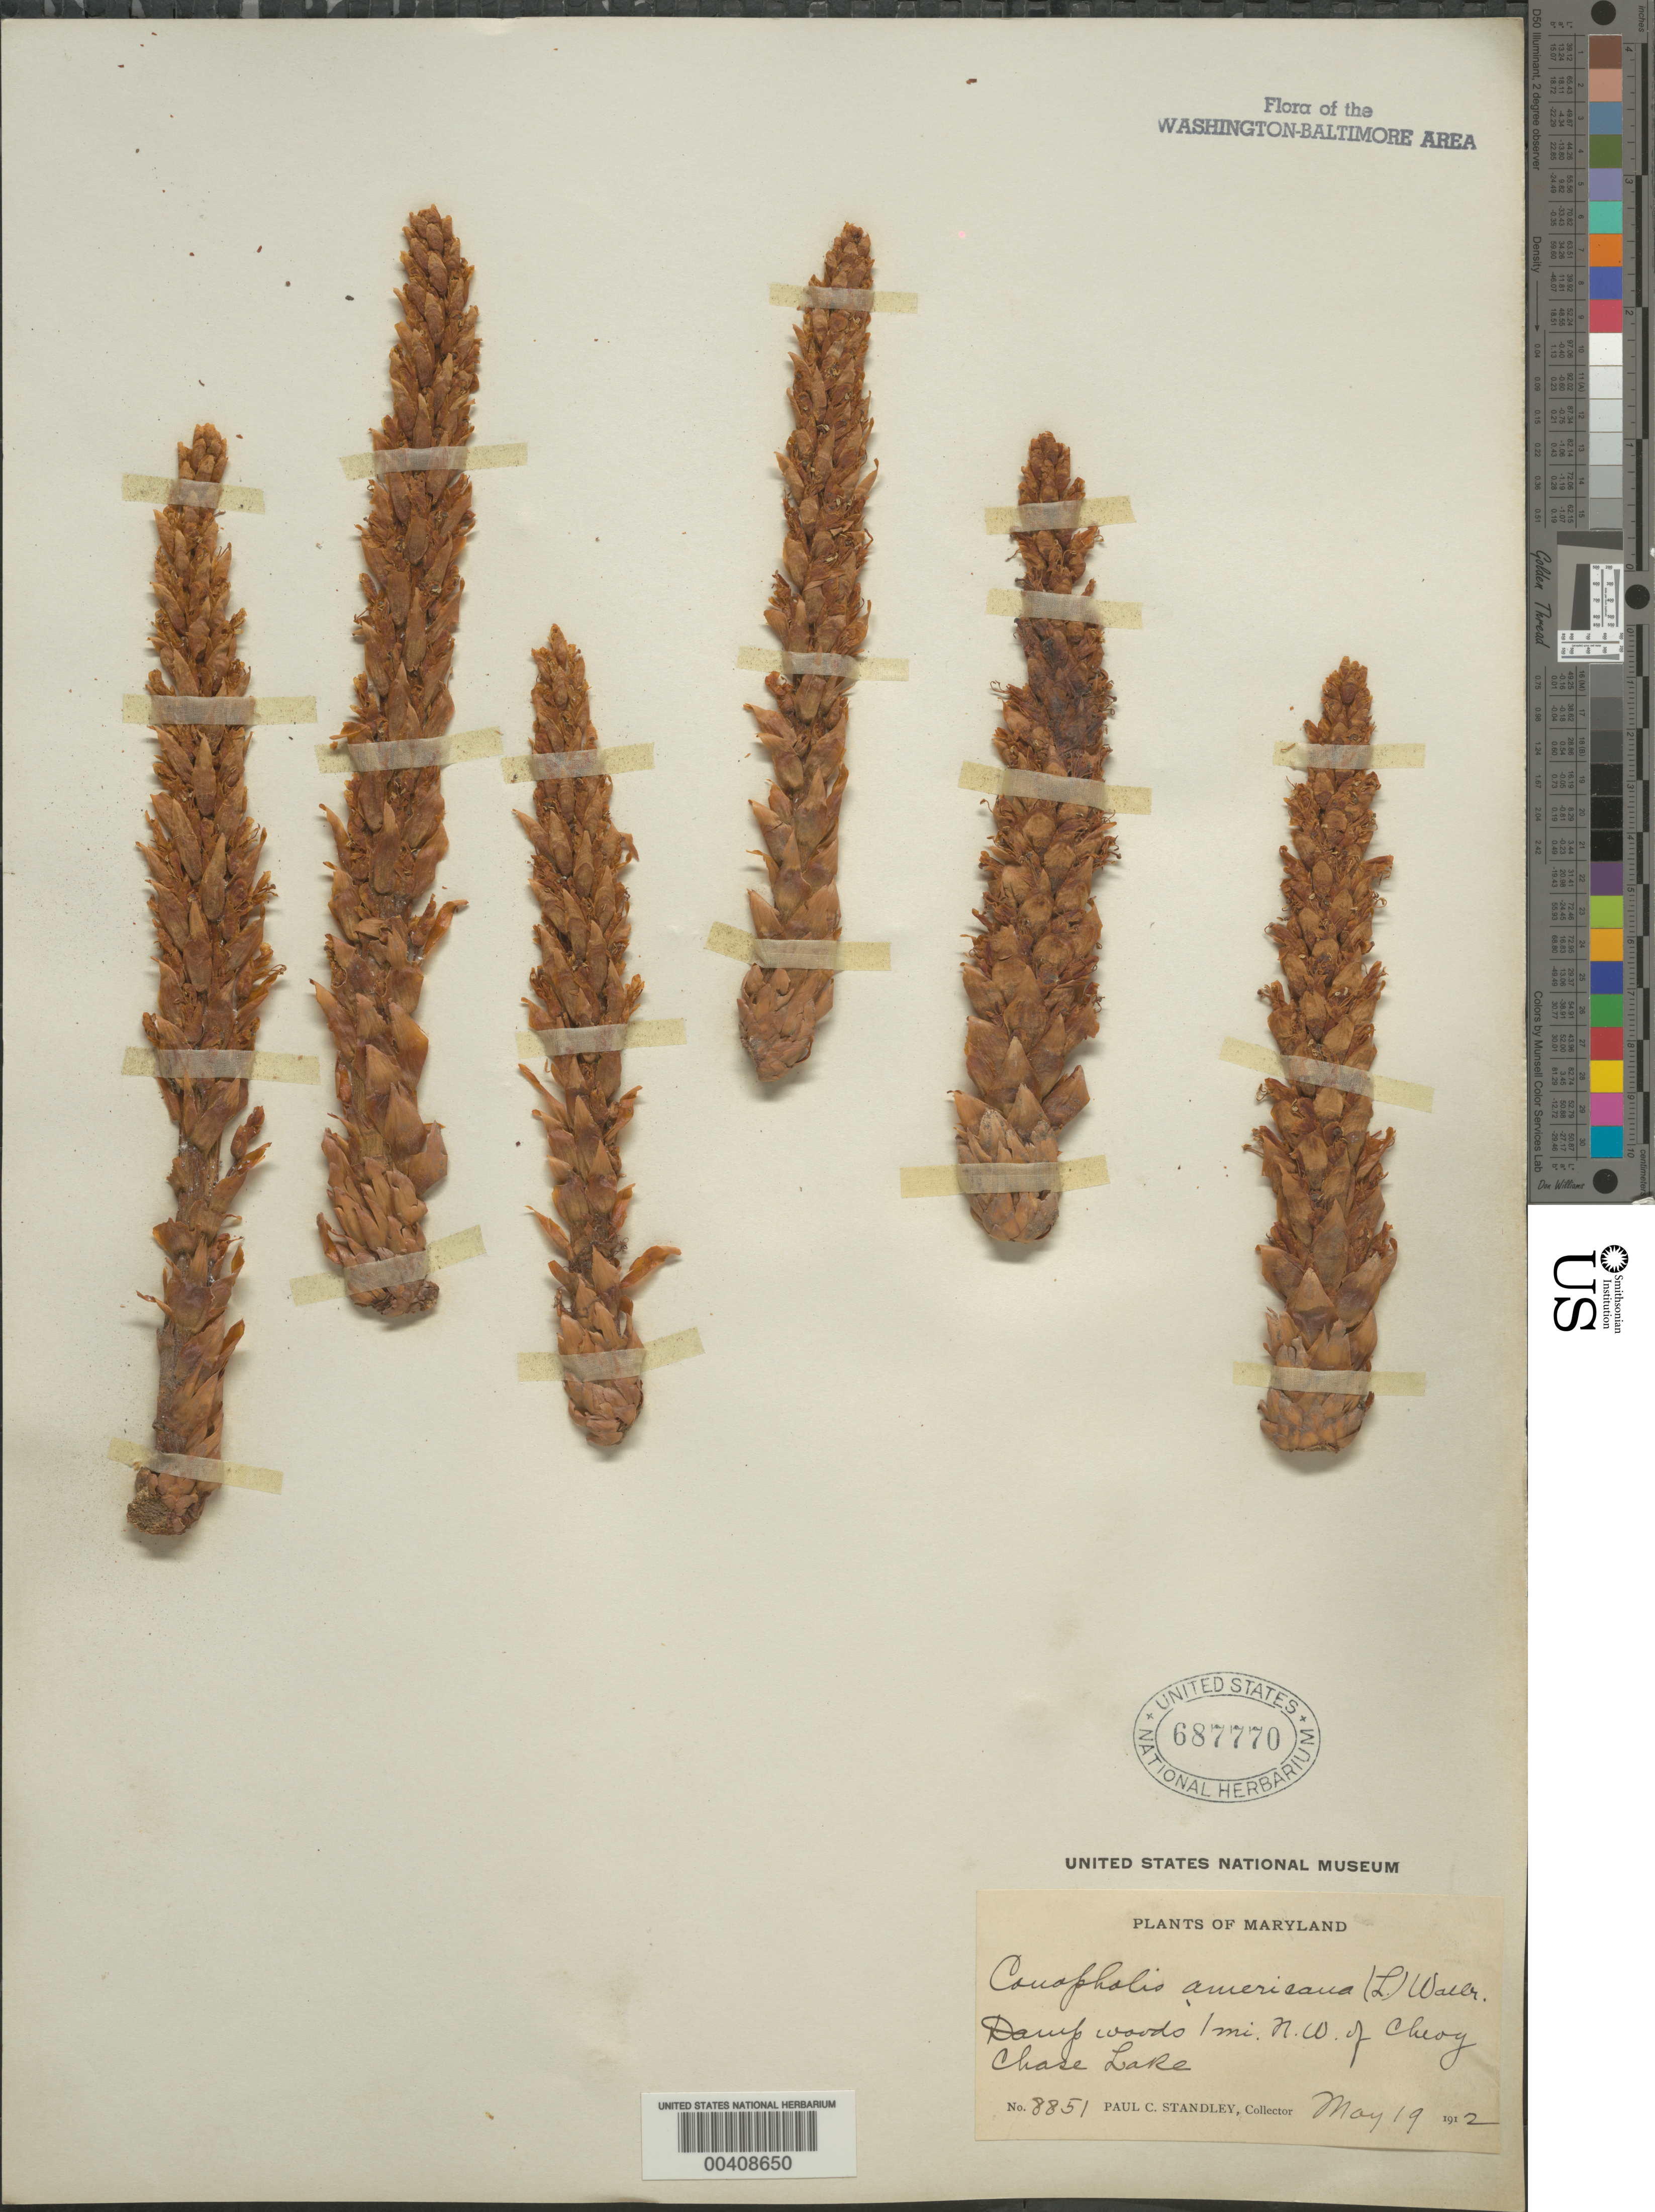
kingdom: Plantae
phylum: Tracheophyta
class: Magnoliopsida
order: Lamiales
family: Orobanchaceae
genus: Conopholis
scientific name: Conopholis americana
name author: (L. f.) Wallr.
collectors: P. C. Standley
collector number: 8851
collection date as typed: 19 May 1912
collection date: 1912-05-19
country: United States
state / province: Maryland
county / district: Montgomery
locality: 1 mi. NW of Chevy Chase Lake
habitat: Damp woods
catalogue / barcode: US 687770